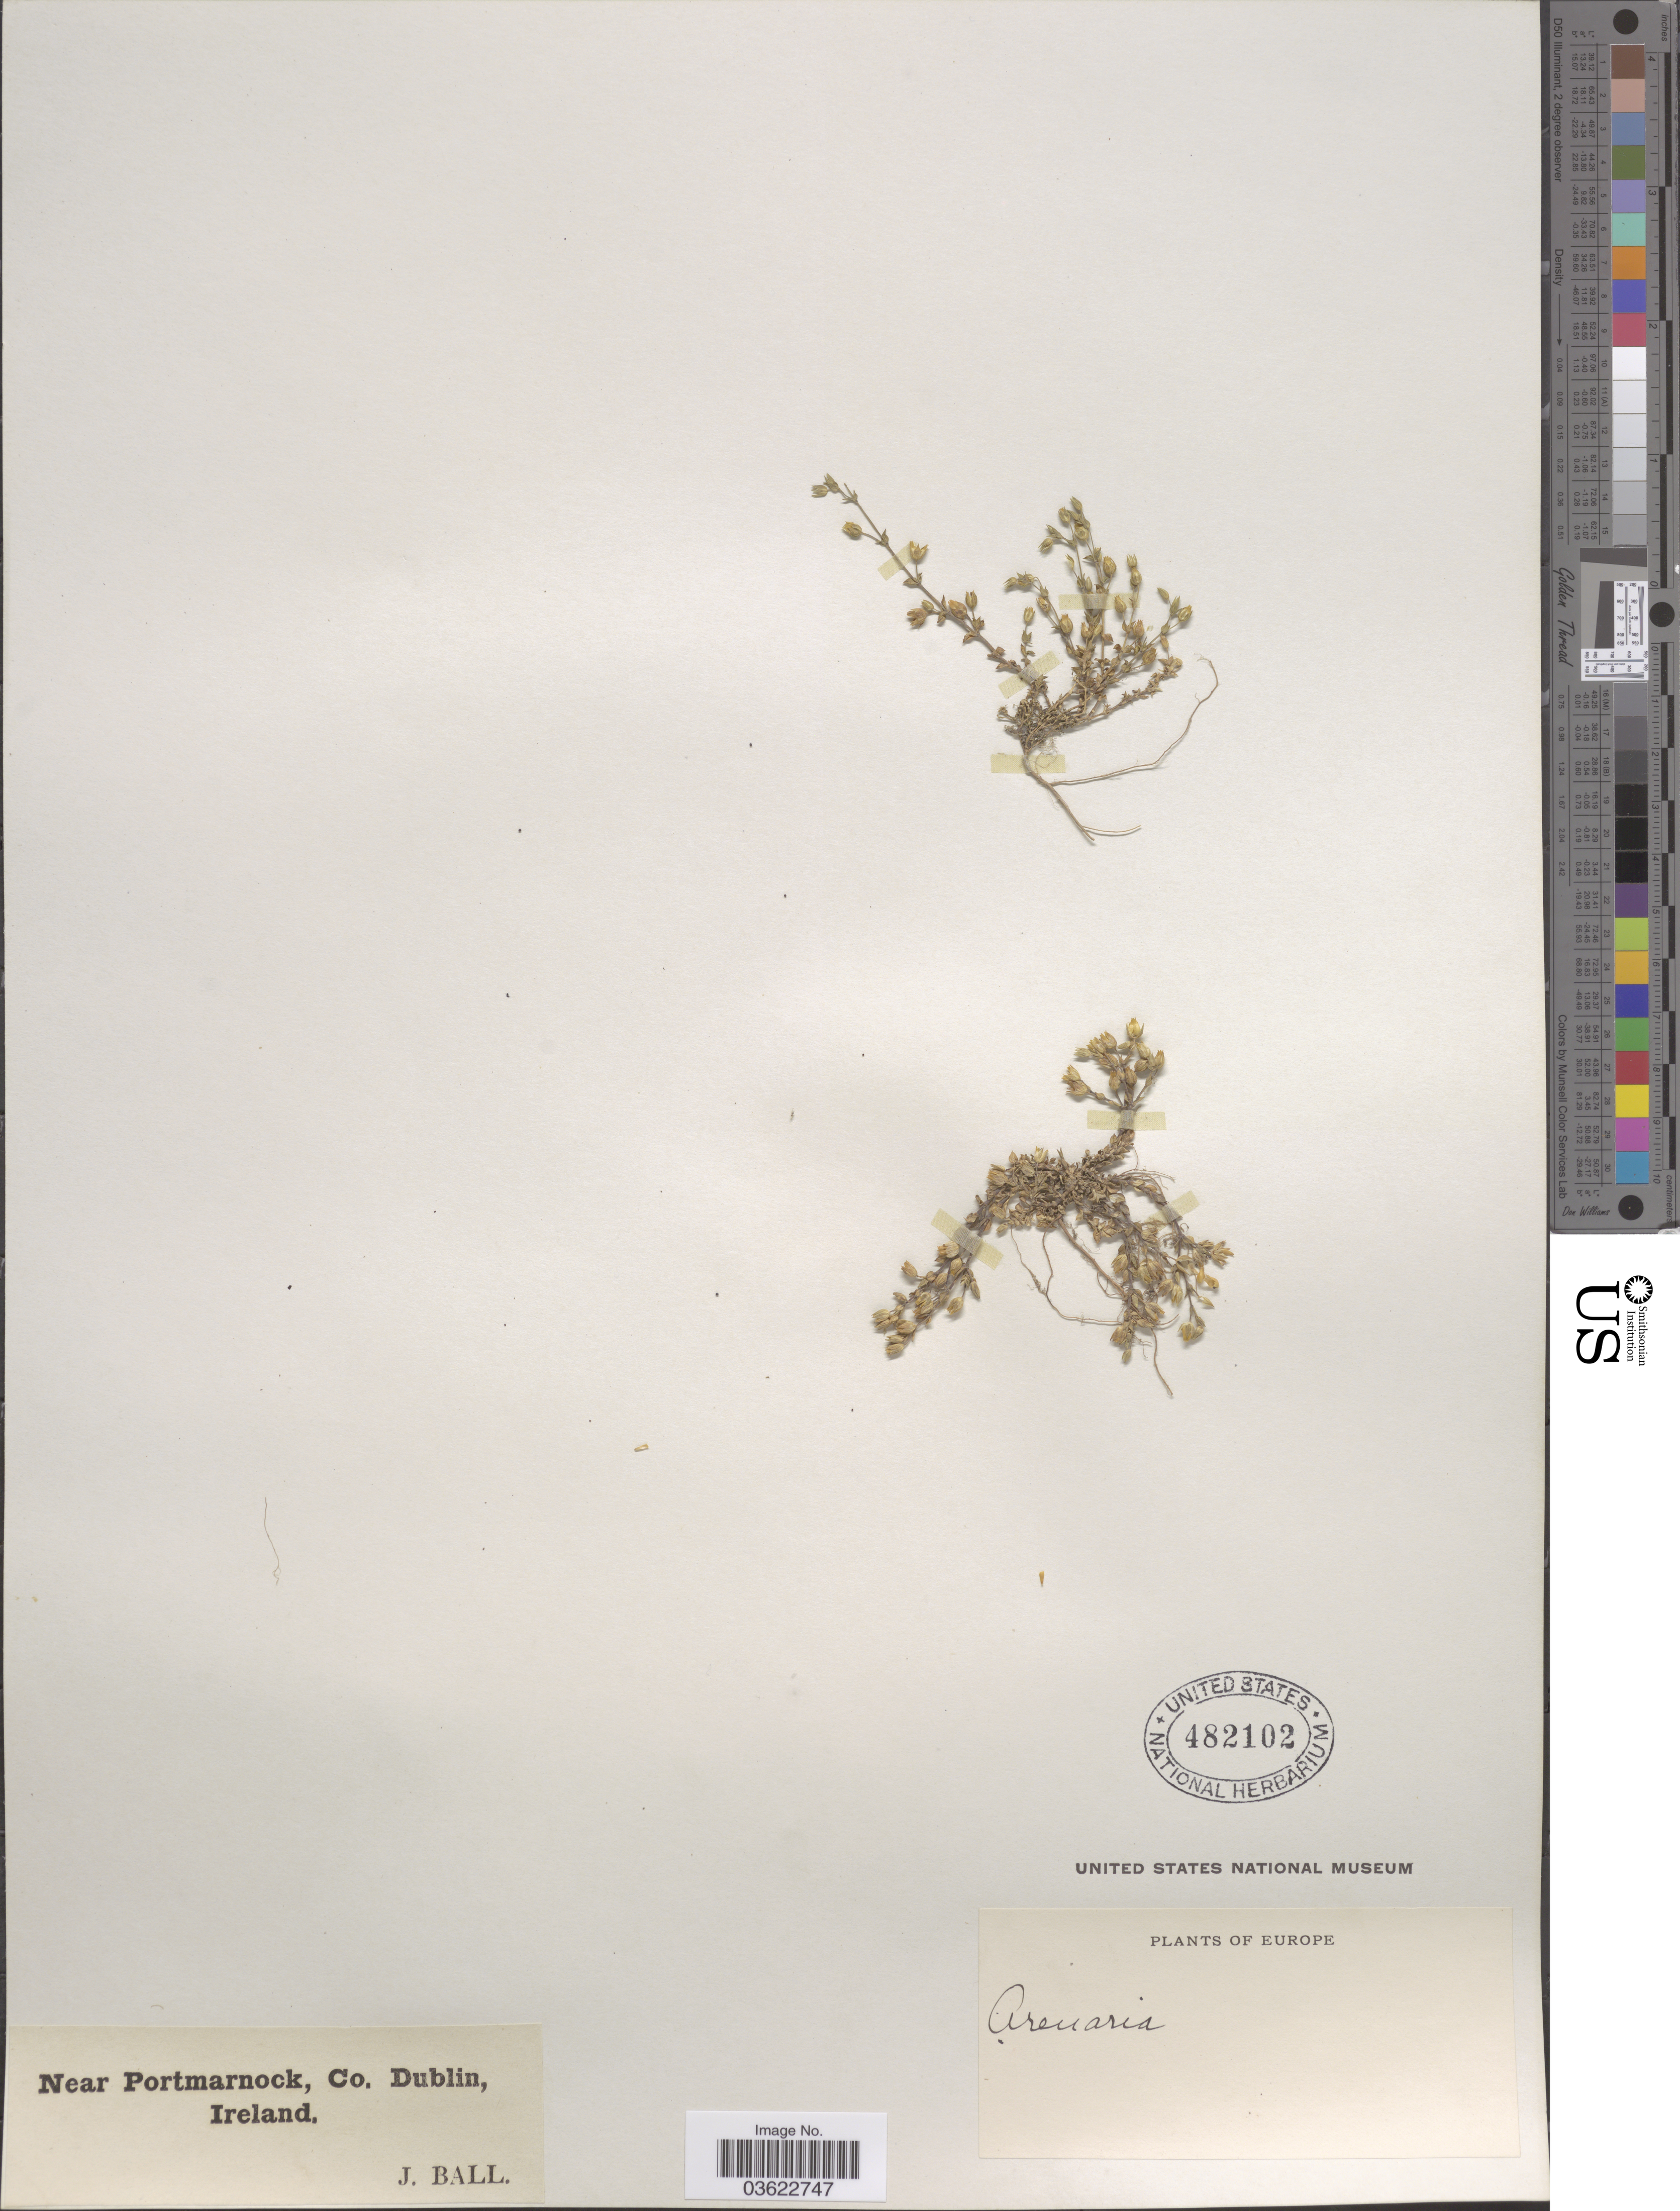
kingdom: Plantae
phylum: Tracheophyta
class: Magnoliopsida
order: Caryophyllales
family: Caryophyllaceae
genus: Arenaria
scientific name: Arenaria sp.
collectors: J. Ball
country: Ireland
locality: Near Portmarnock, Co. Dublin. Europe.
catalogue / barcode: US 482102